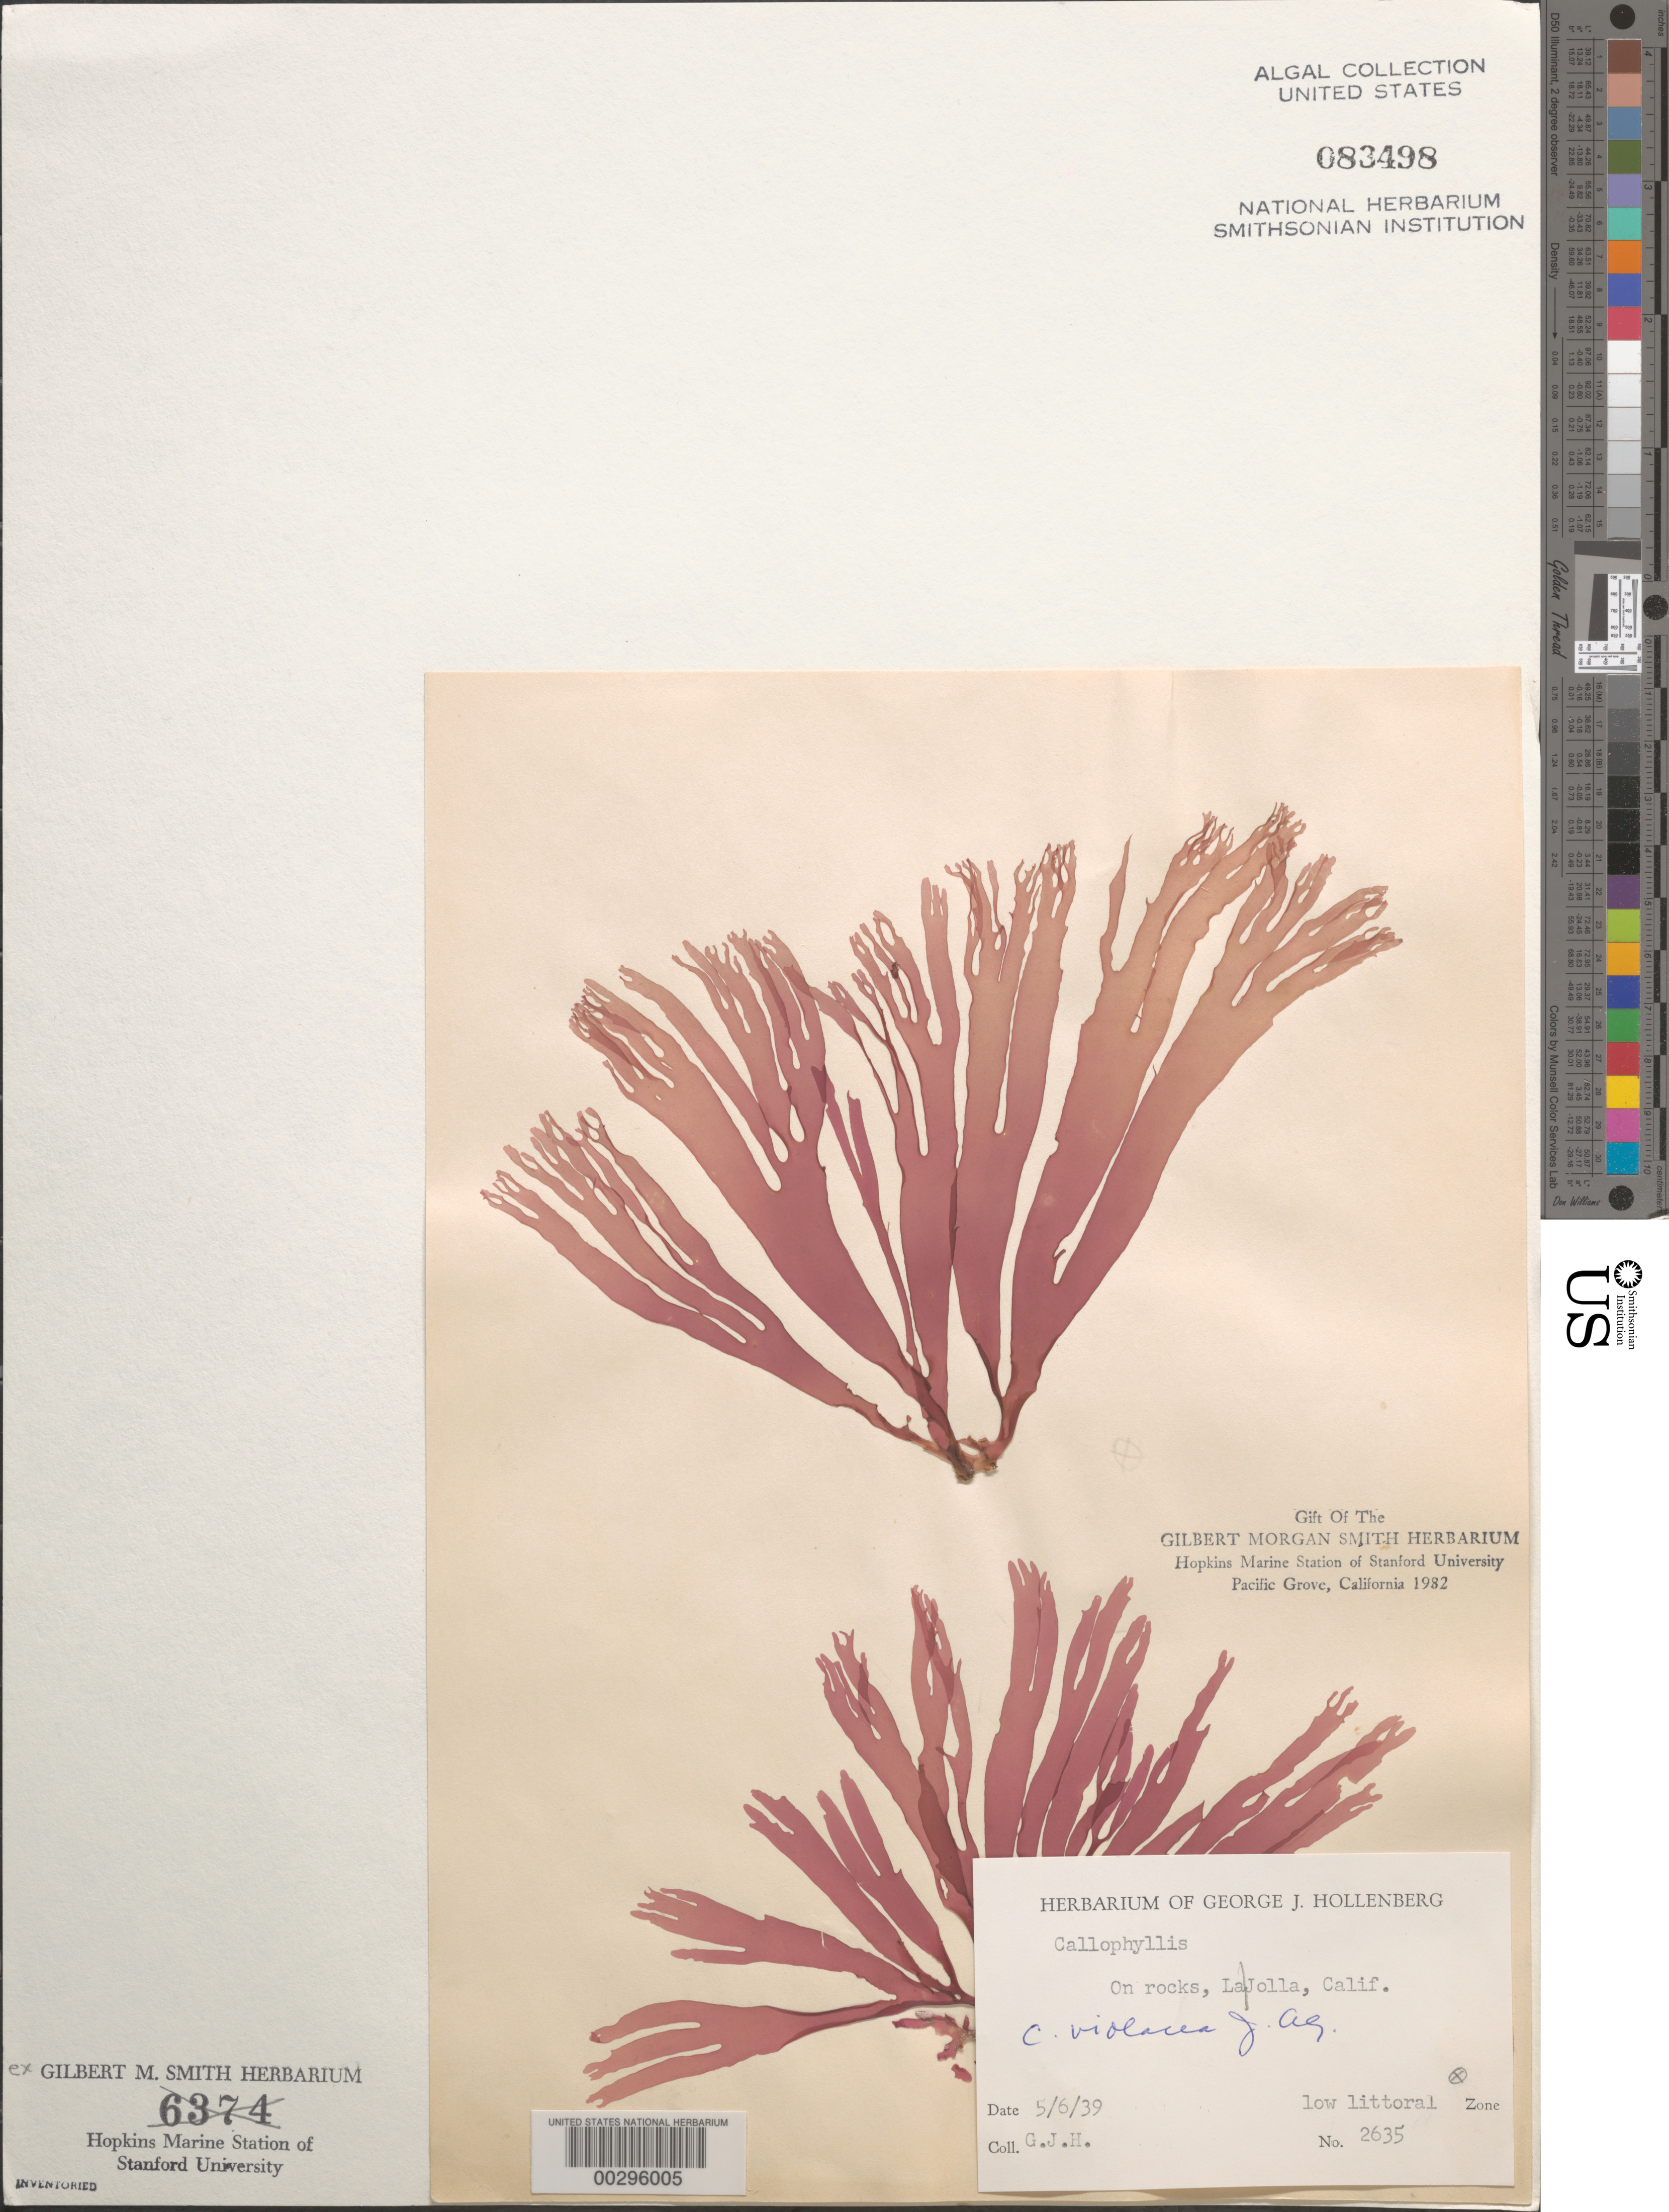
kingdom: Plantae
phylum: Rhodophyta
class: Florideophyceae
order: Gigartinales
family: Kallymeniaceae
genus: Callophyllis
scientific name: Callophyllis violacea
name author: J. Agardh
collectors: G. Hollenberg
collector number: GJH 2635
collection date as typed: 06 May 1939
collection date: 1939-05-06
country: United States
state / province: California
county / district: San Diego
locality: La Jolla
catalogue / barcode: US 83498